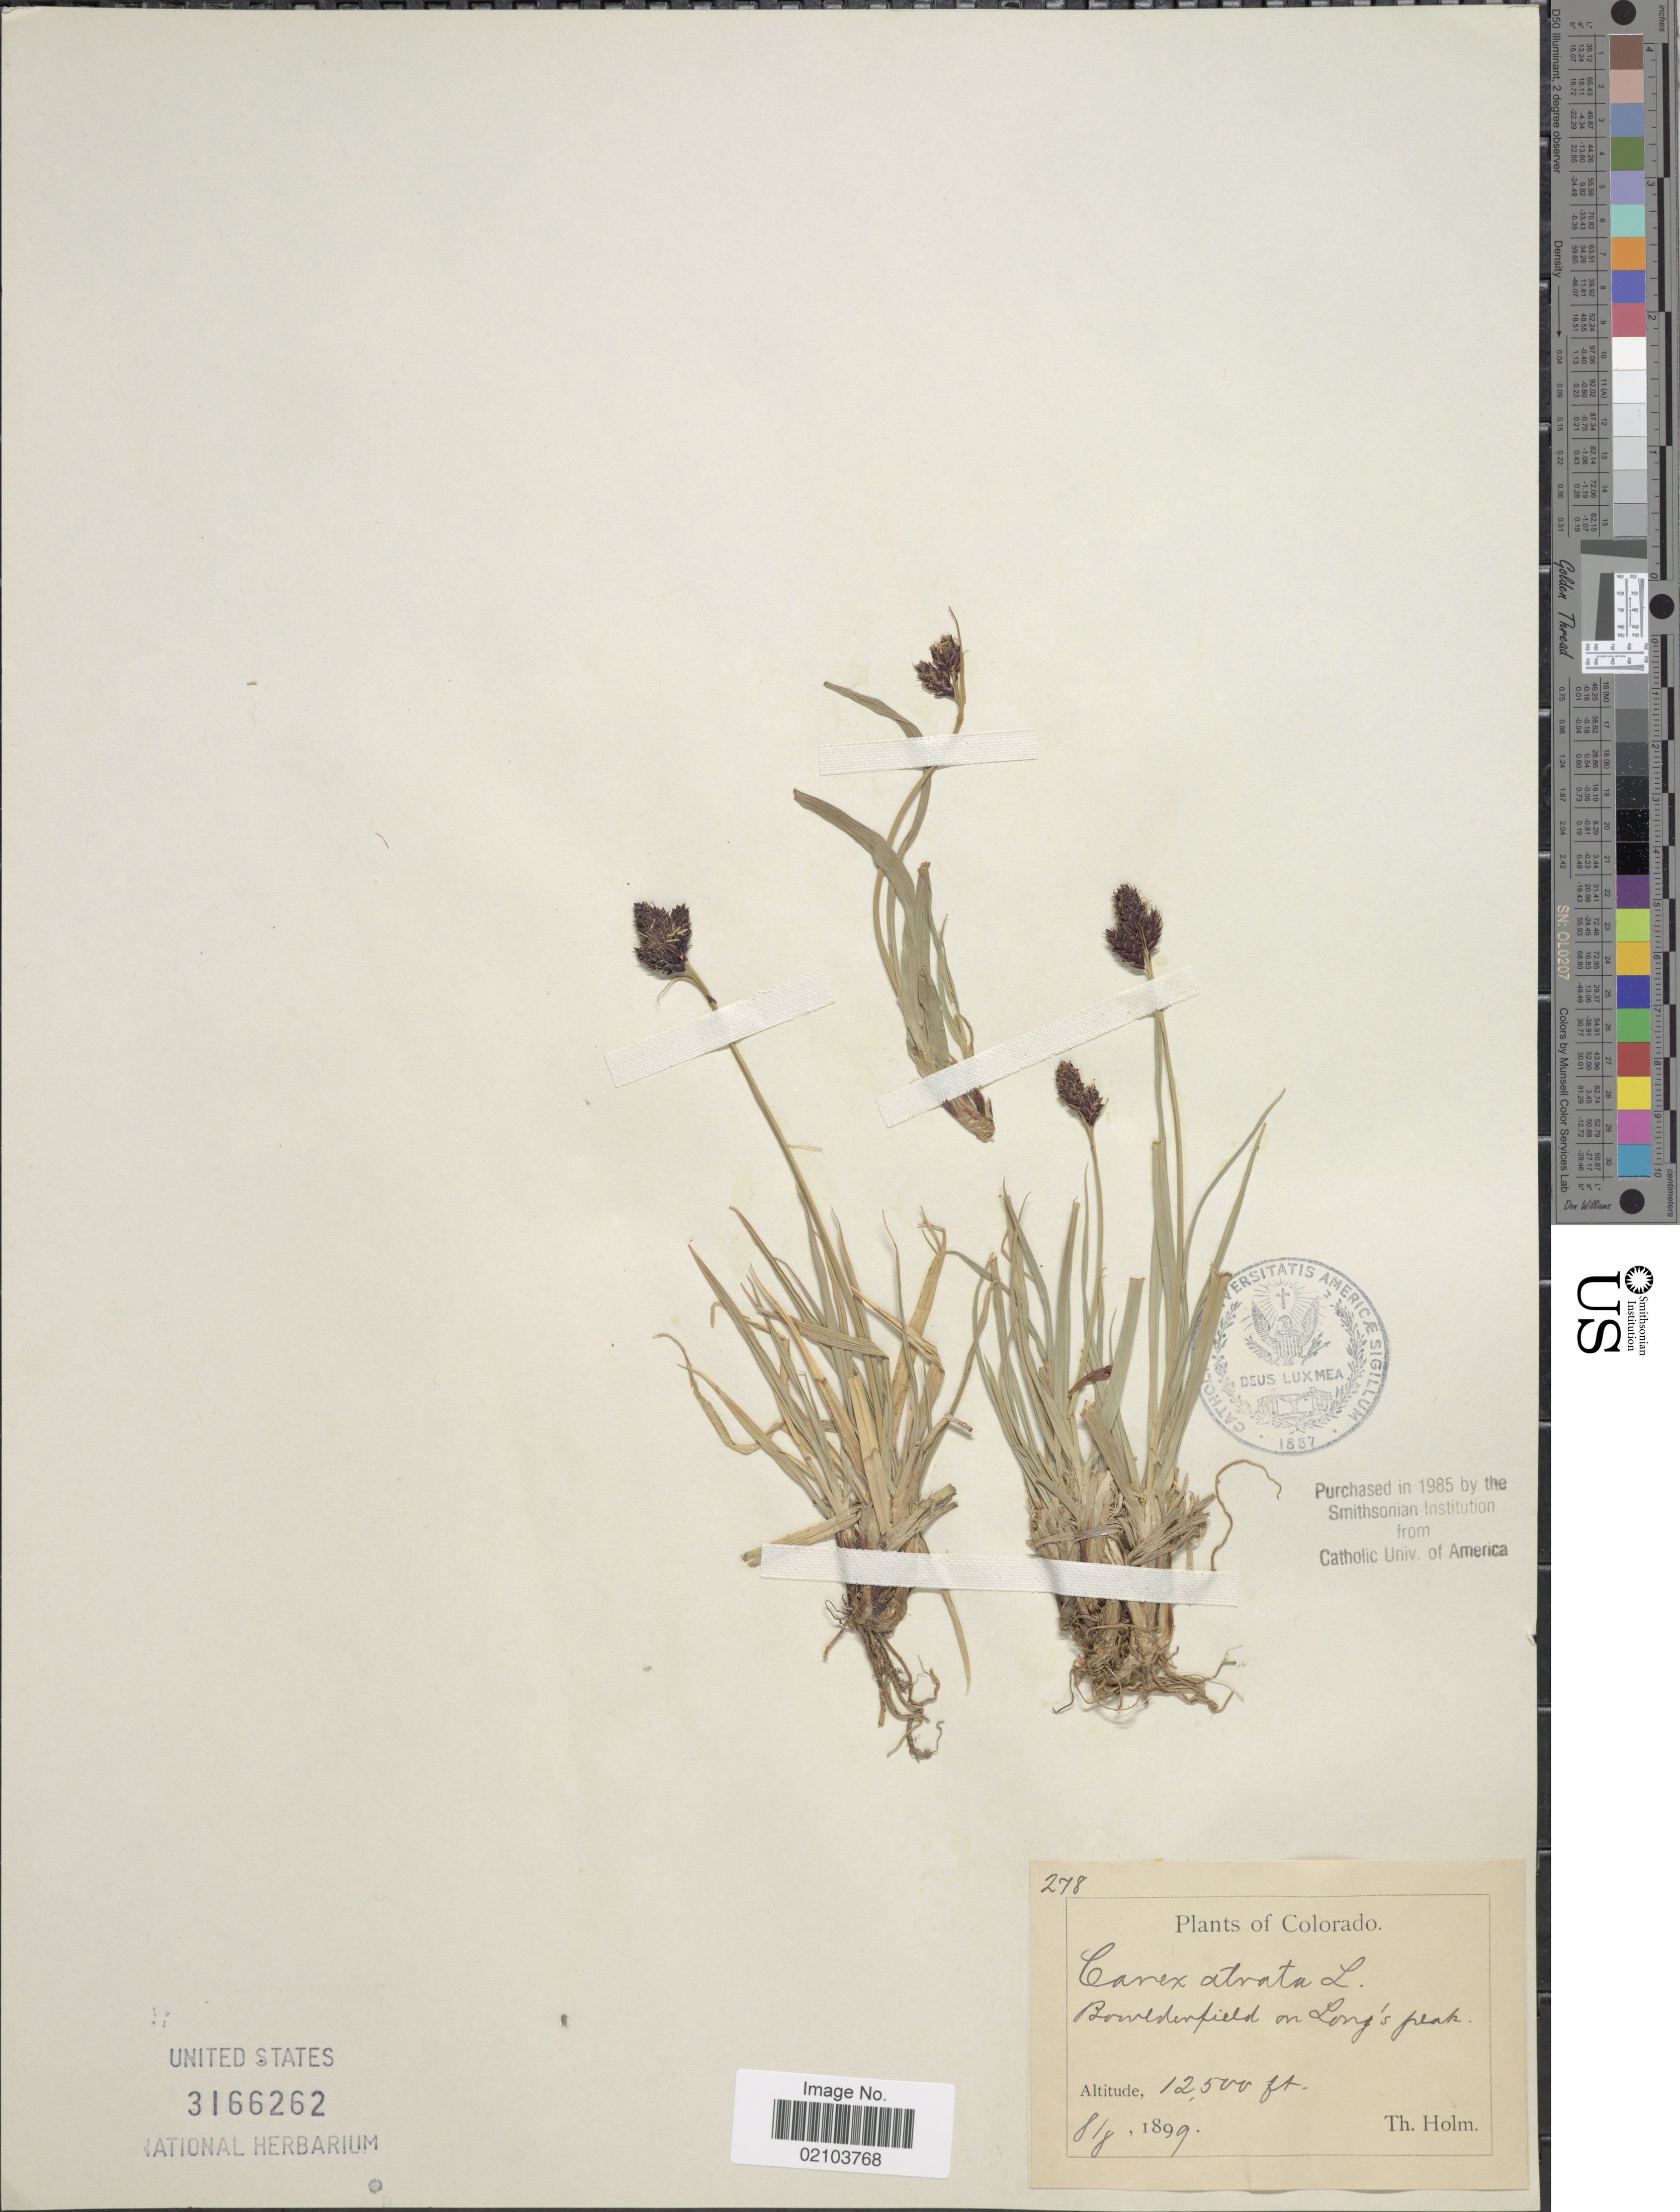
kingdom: Plantae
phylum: Tracheophyta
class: Liliopsida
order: Poales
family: Cyperaceae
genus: Carex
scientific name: Carex atrata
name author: L.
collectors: T. Holm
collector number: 278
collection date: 1899-08-08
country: United States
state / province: Colorado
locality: Boulder field on Longs Peak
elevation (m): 3810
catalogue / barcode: US 3166262